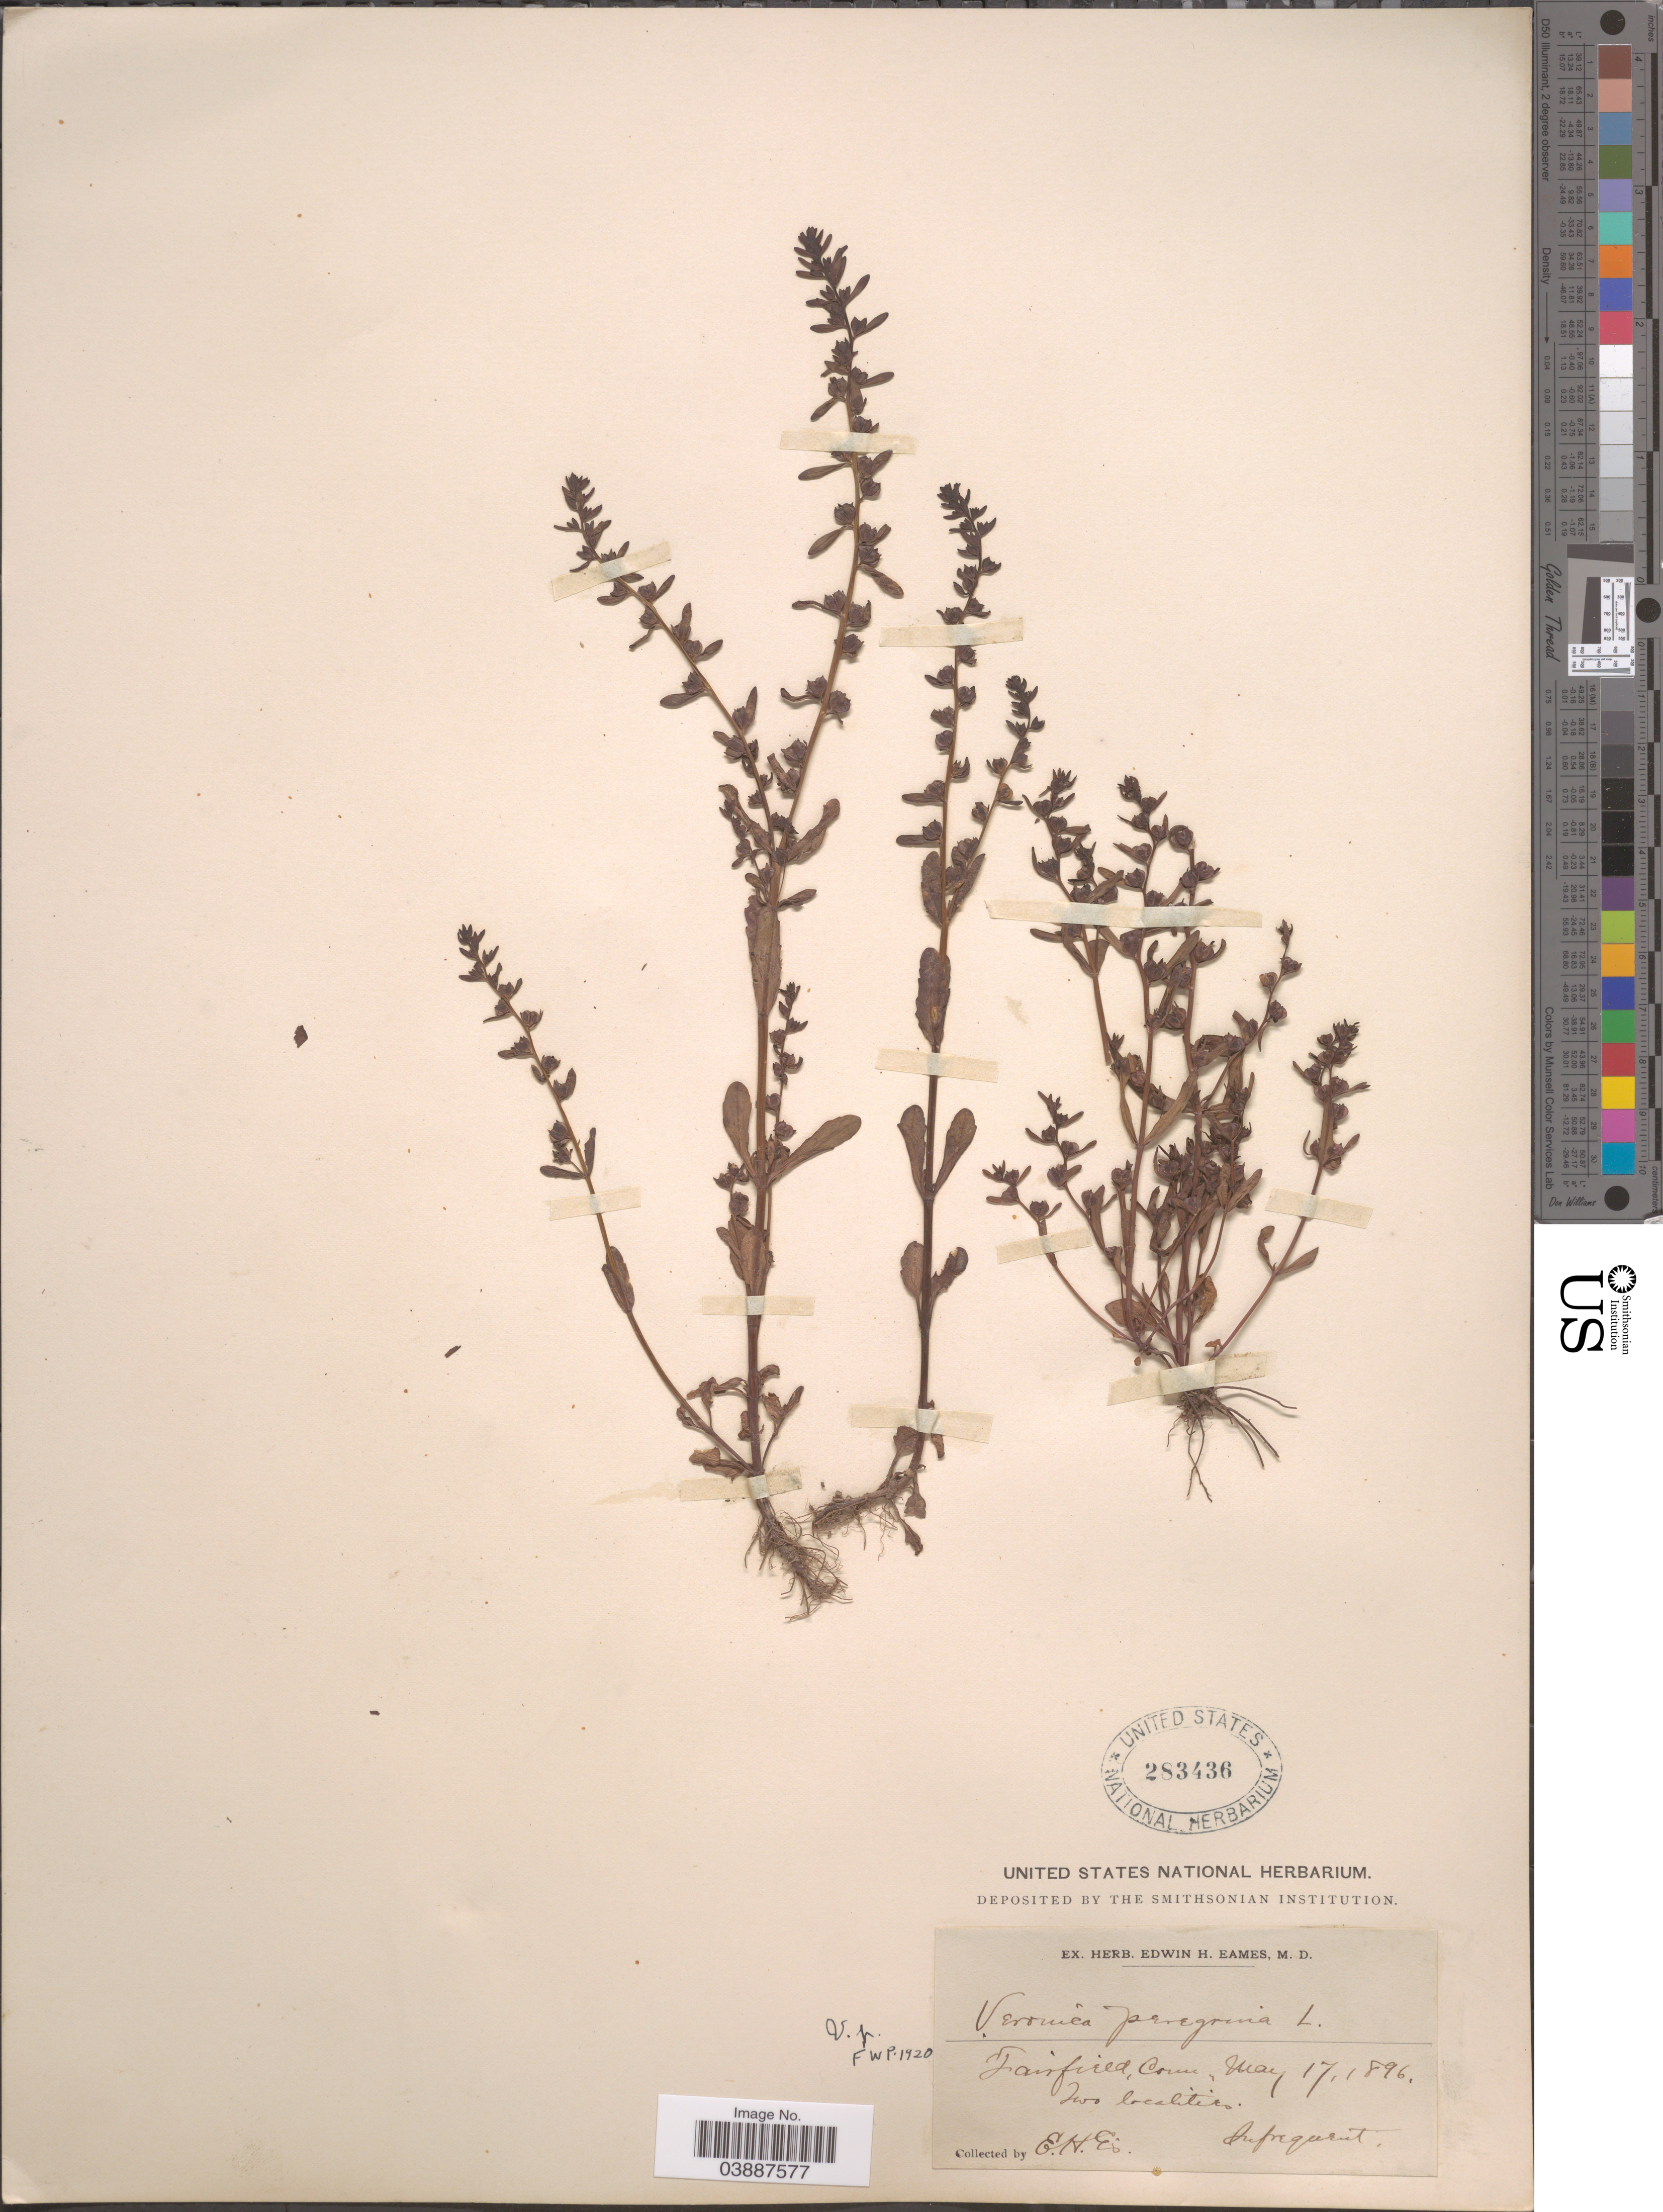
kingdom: Plantae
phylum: Tracheophyta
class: Magnoliopsida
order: Lamiales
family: Plantaginaceae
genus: Veronica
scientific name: Veronica peregrina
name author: L.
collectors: E. H. Eames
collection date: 1896-05-17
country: United States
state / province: Connecticut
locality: Fairfield.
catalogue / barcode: US 283436